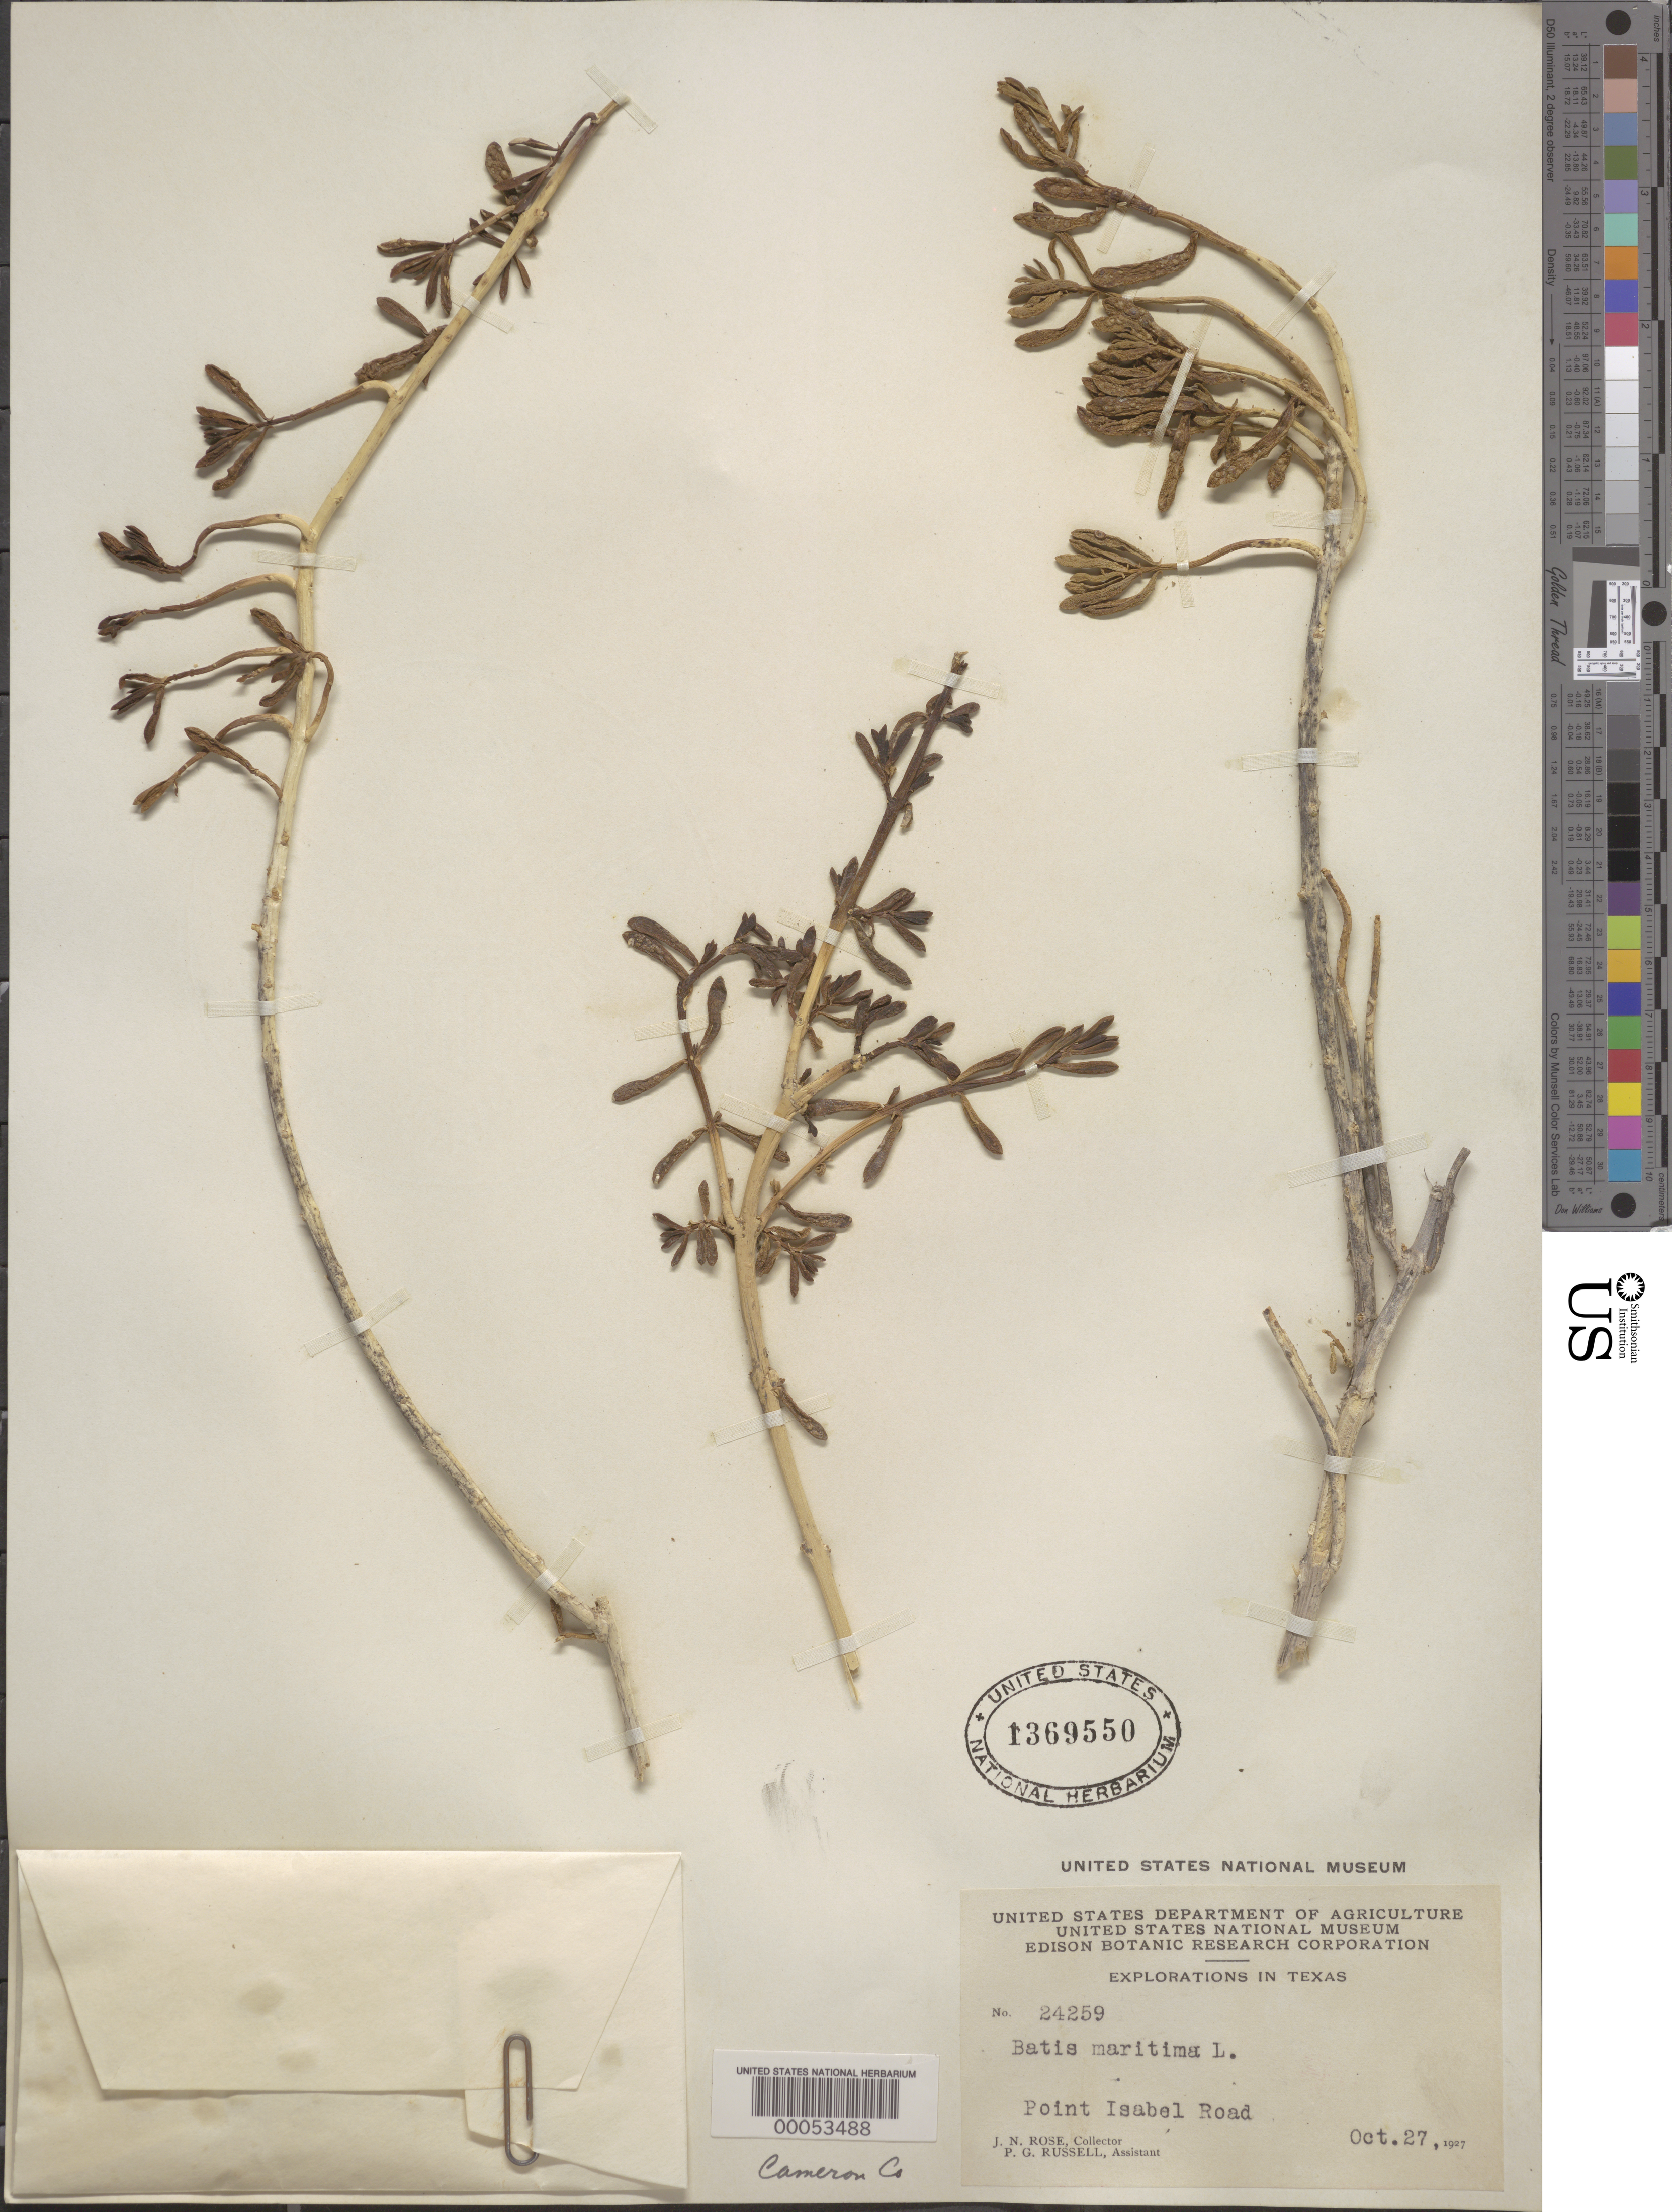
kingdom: Plantae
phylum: Tracheophyta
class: Magnoliopsida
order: Brassicales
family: Bataceae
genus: Batis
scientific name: Batis maritima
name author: L.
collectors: J. N. Rose & P. G. Russell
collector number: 24259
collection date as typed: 27 Oct 1927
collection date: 1927-10-27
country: United States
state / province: Texas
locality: Point isabel road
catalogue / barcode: US 1369550